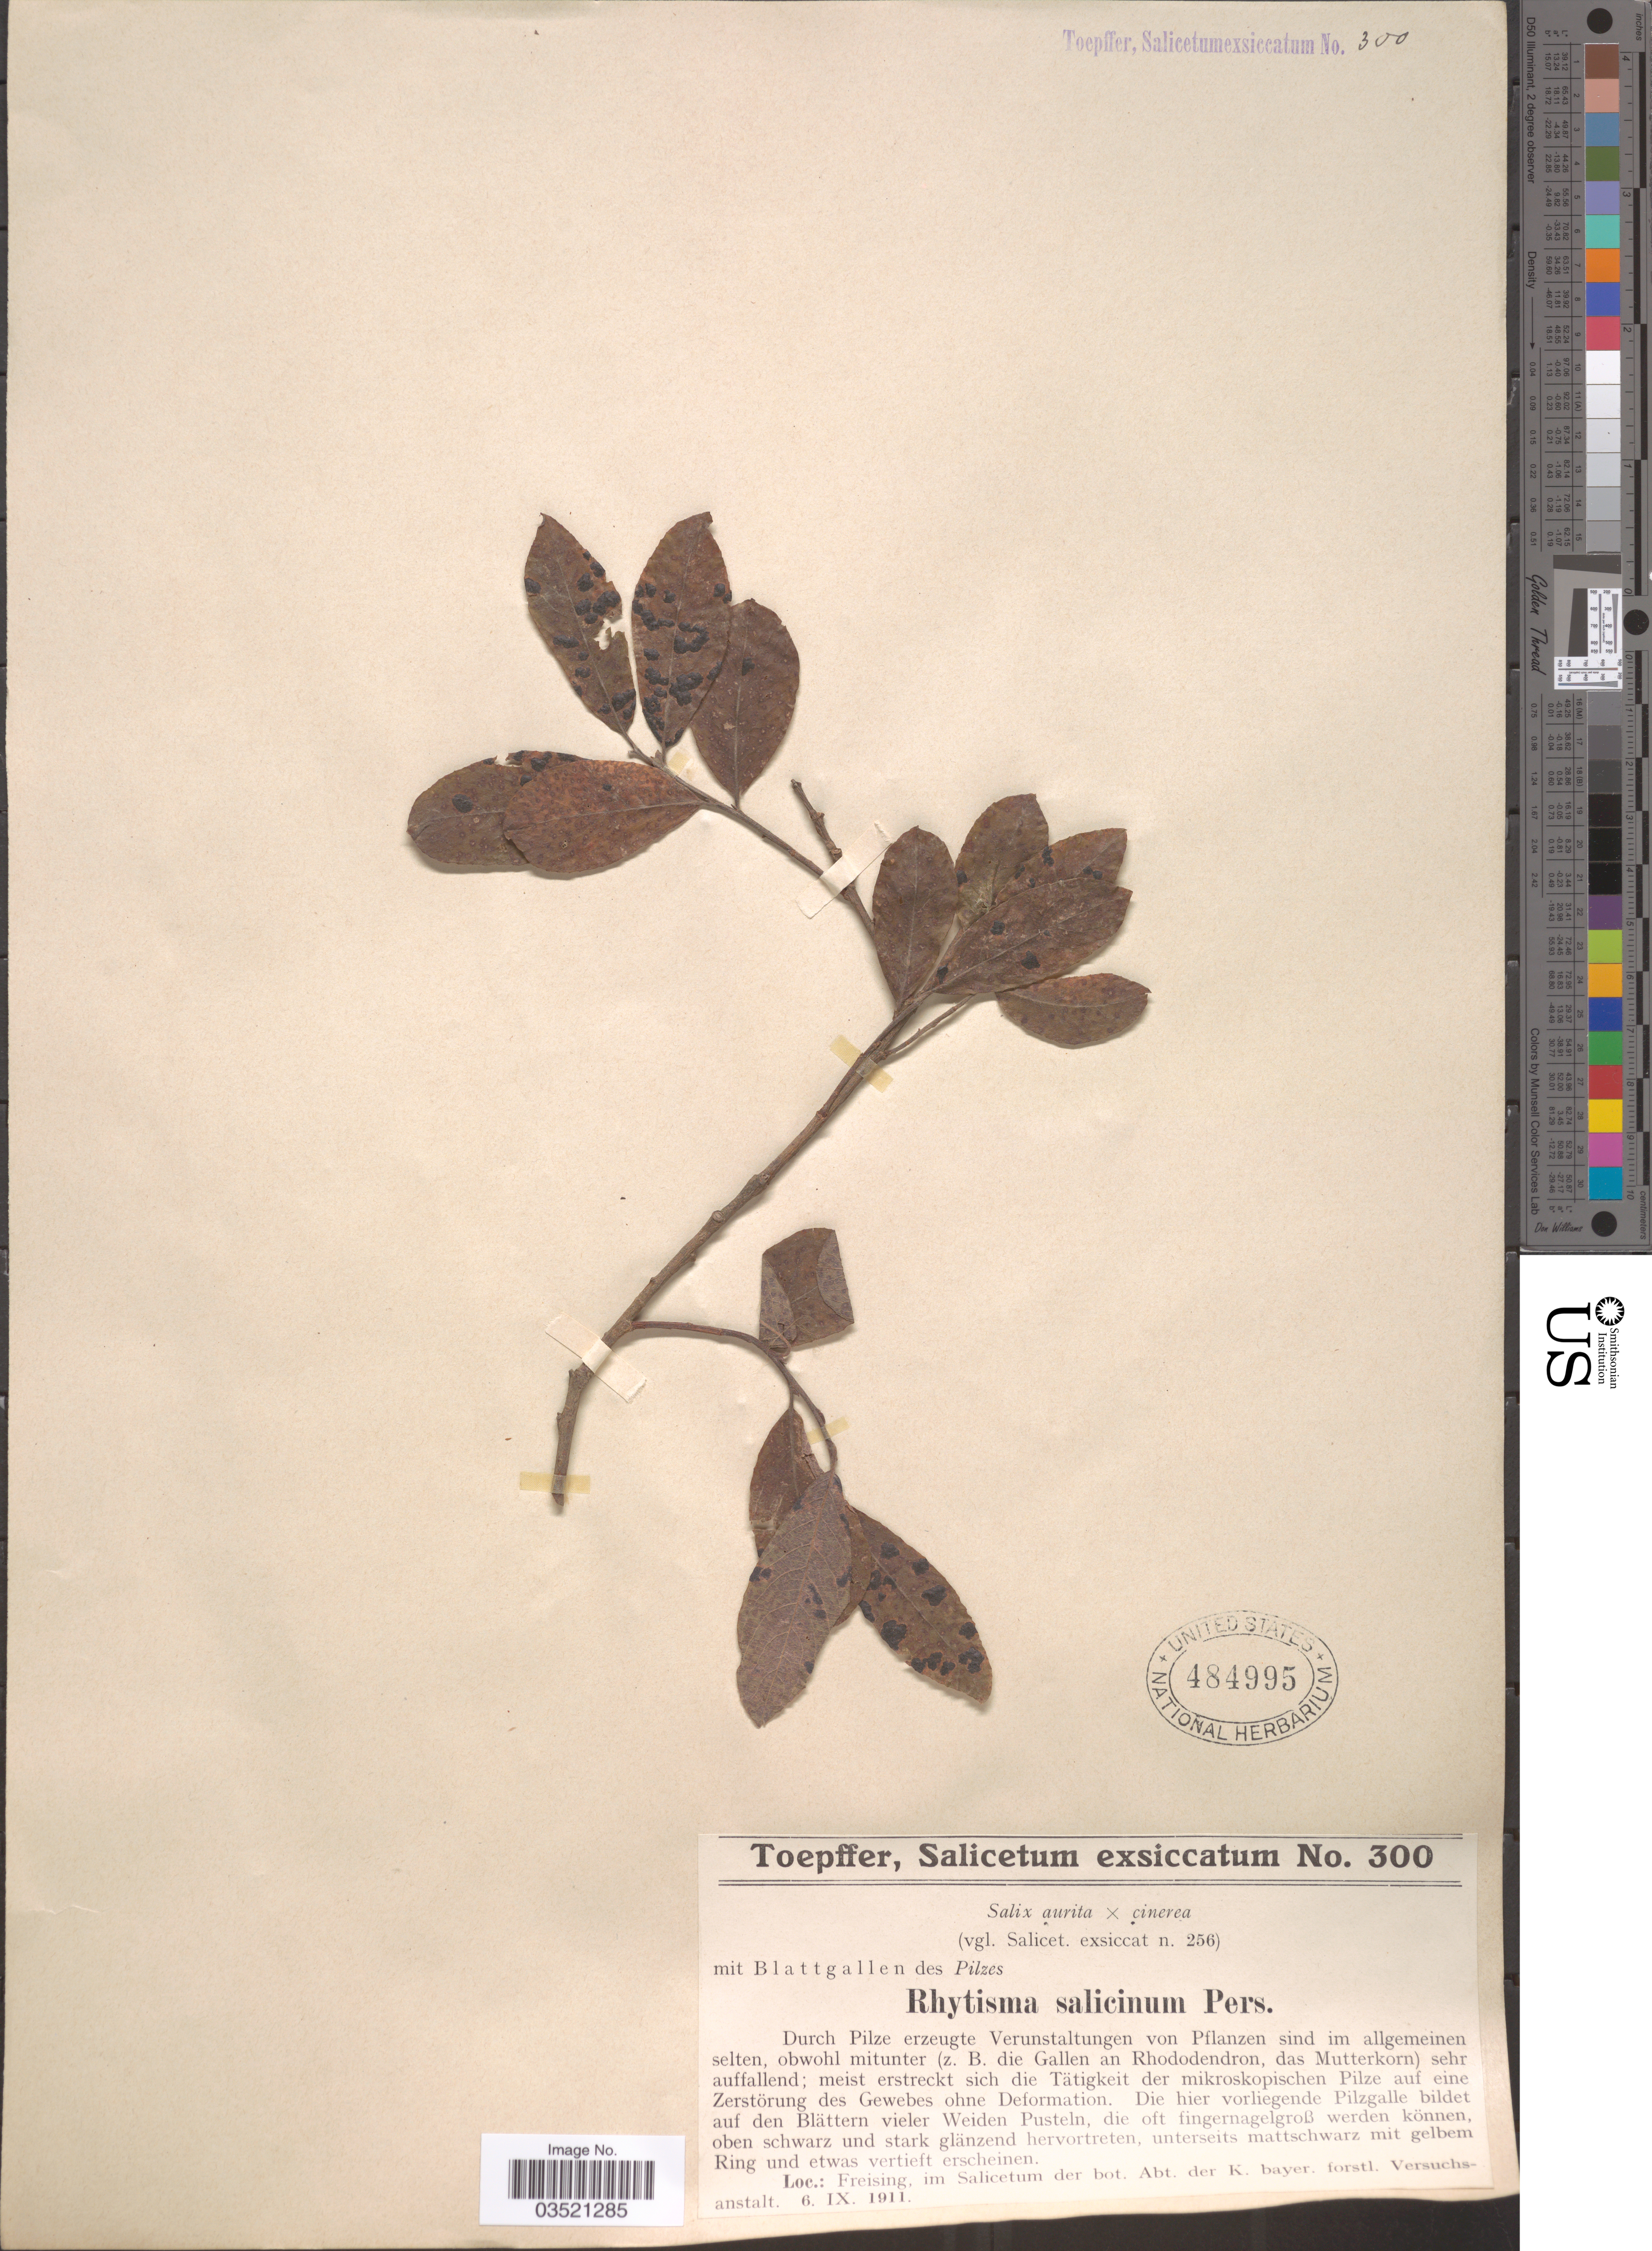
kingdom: Plantae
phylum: Tracheophyta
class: Magnoliopsida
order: Malpighiales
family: Salicaceae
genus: Salix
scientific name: Salix aurita x S. cinerea L.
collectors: A. Toepffer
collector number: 300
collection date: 1911-09-06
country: Germany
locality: Freising, im Salicetum der bot. Abt. der K. bayer forstl. Versuchsanstalt.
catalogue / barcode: US 484995